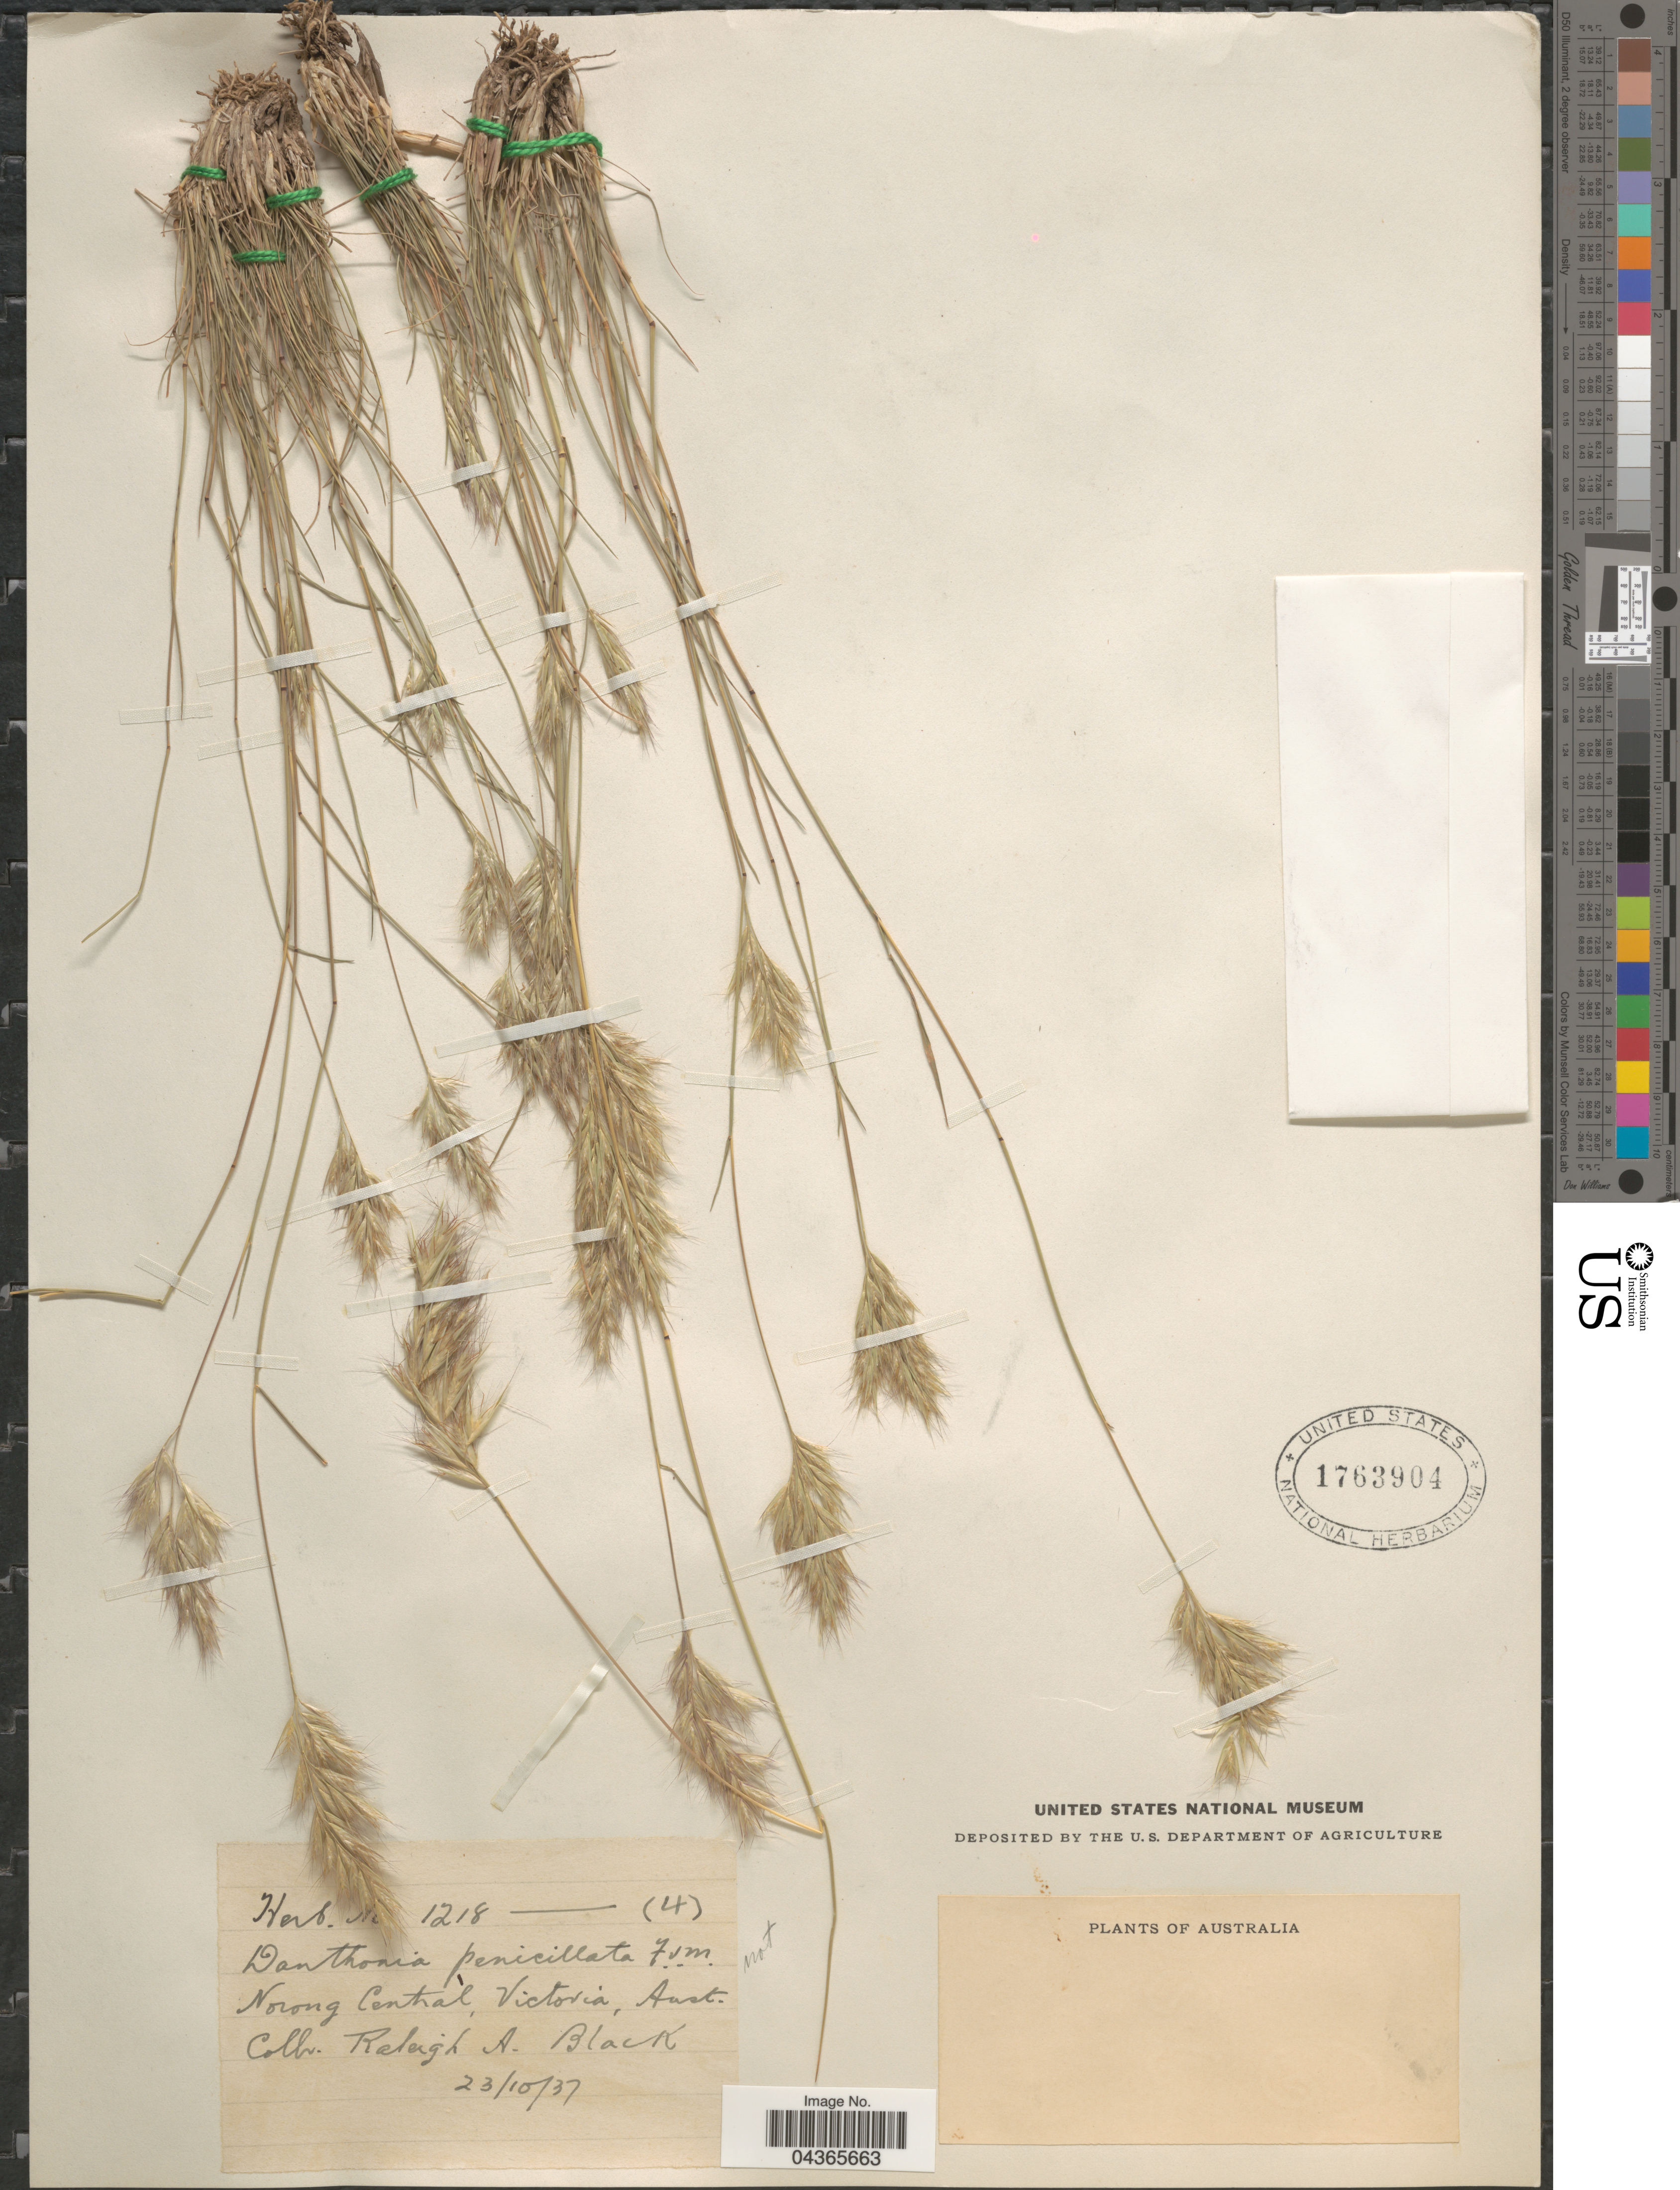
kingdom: Plantae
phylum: Tracheophyta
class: Liliopsida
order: Poales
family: Poaceae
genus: Rytidosperma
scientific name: Rytidosperma sp.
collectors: R. A. Black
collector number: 1218-(4)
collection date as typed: Transcribed d/m/y: 23/10/37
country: Australia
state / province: Victoria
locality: Norong Central, Victoria.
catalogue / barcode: US 1763904